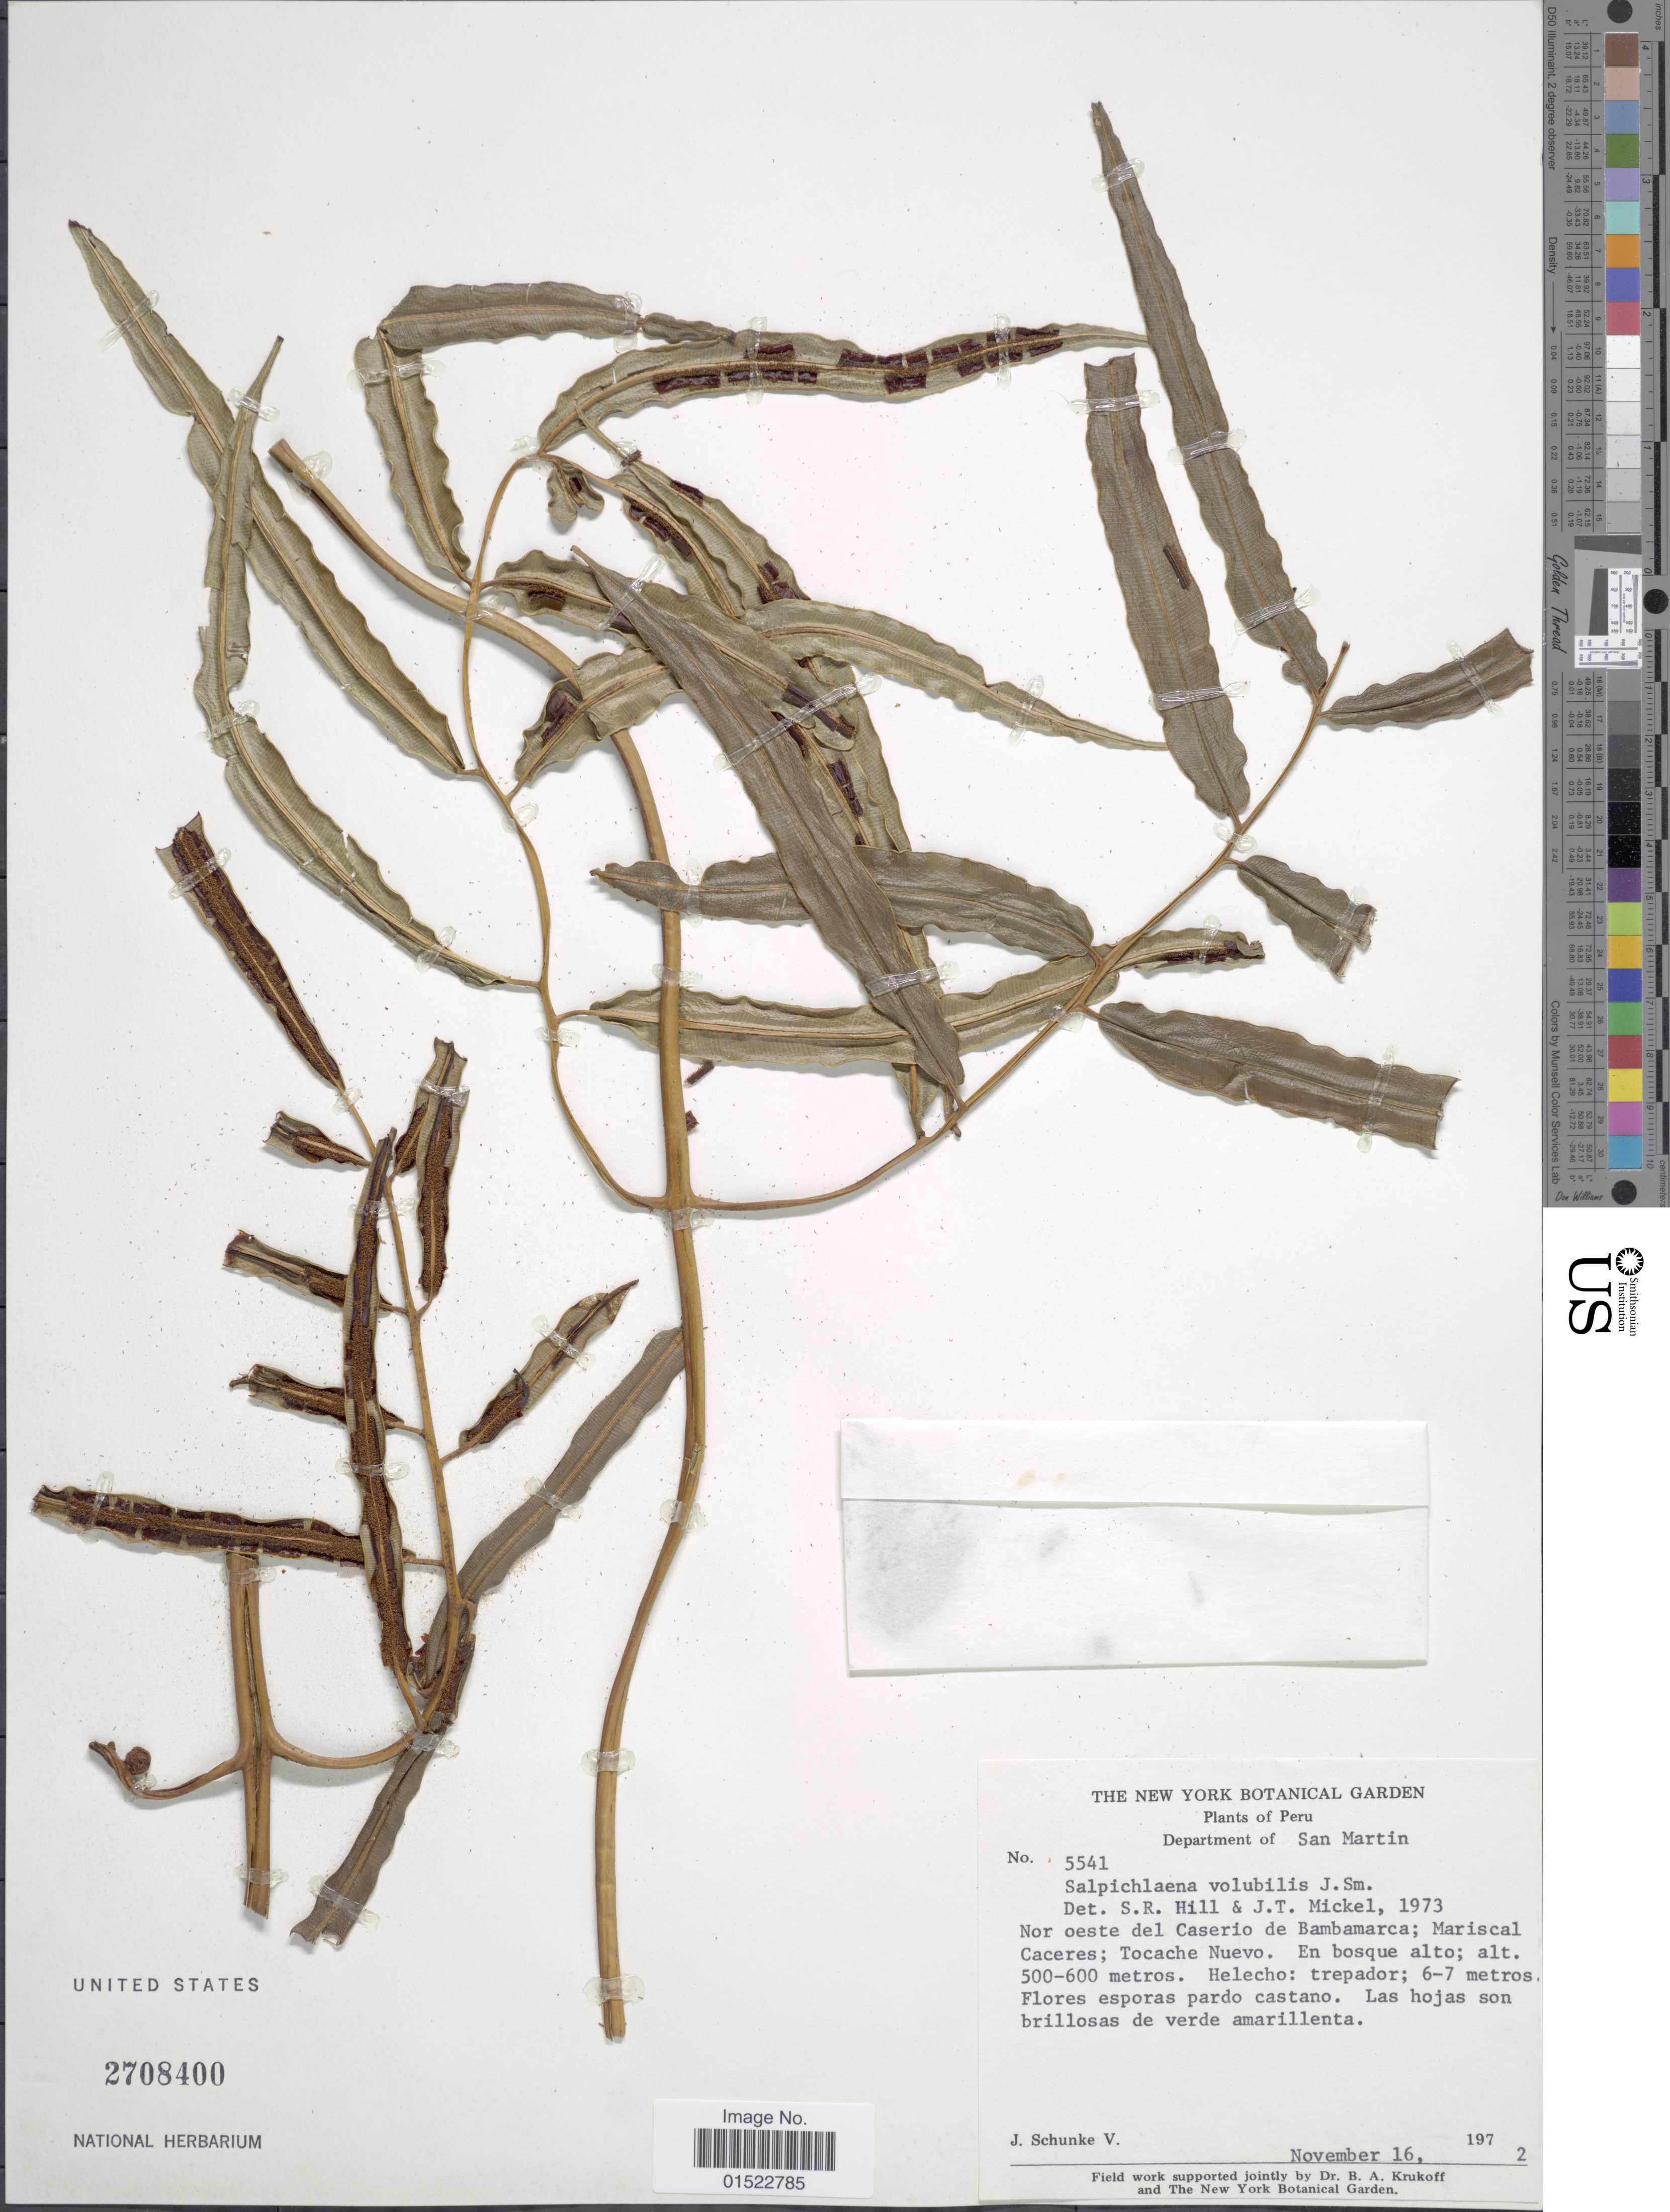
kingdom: Plantae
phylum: Tracheophyta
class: Polypodiopsida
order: Polypodiales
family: Blechnaceae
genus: Salpichlaena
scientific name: Salpichlaena volubilis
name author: (Kaulf.) J. Sm.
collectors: J. Schunke Vigo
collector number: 5541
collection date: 1972-11-16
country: Peru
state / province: San Martín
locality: Department of San Martin, Nor oeste del Caserio de Bambamarca, Mariscal Caceres; Tocache Nuevo, en Bosque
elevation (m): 500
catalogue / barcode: US 2708400